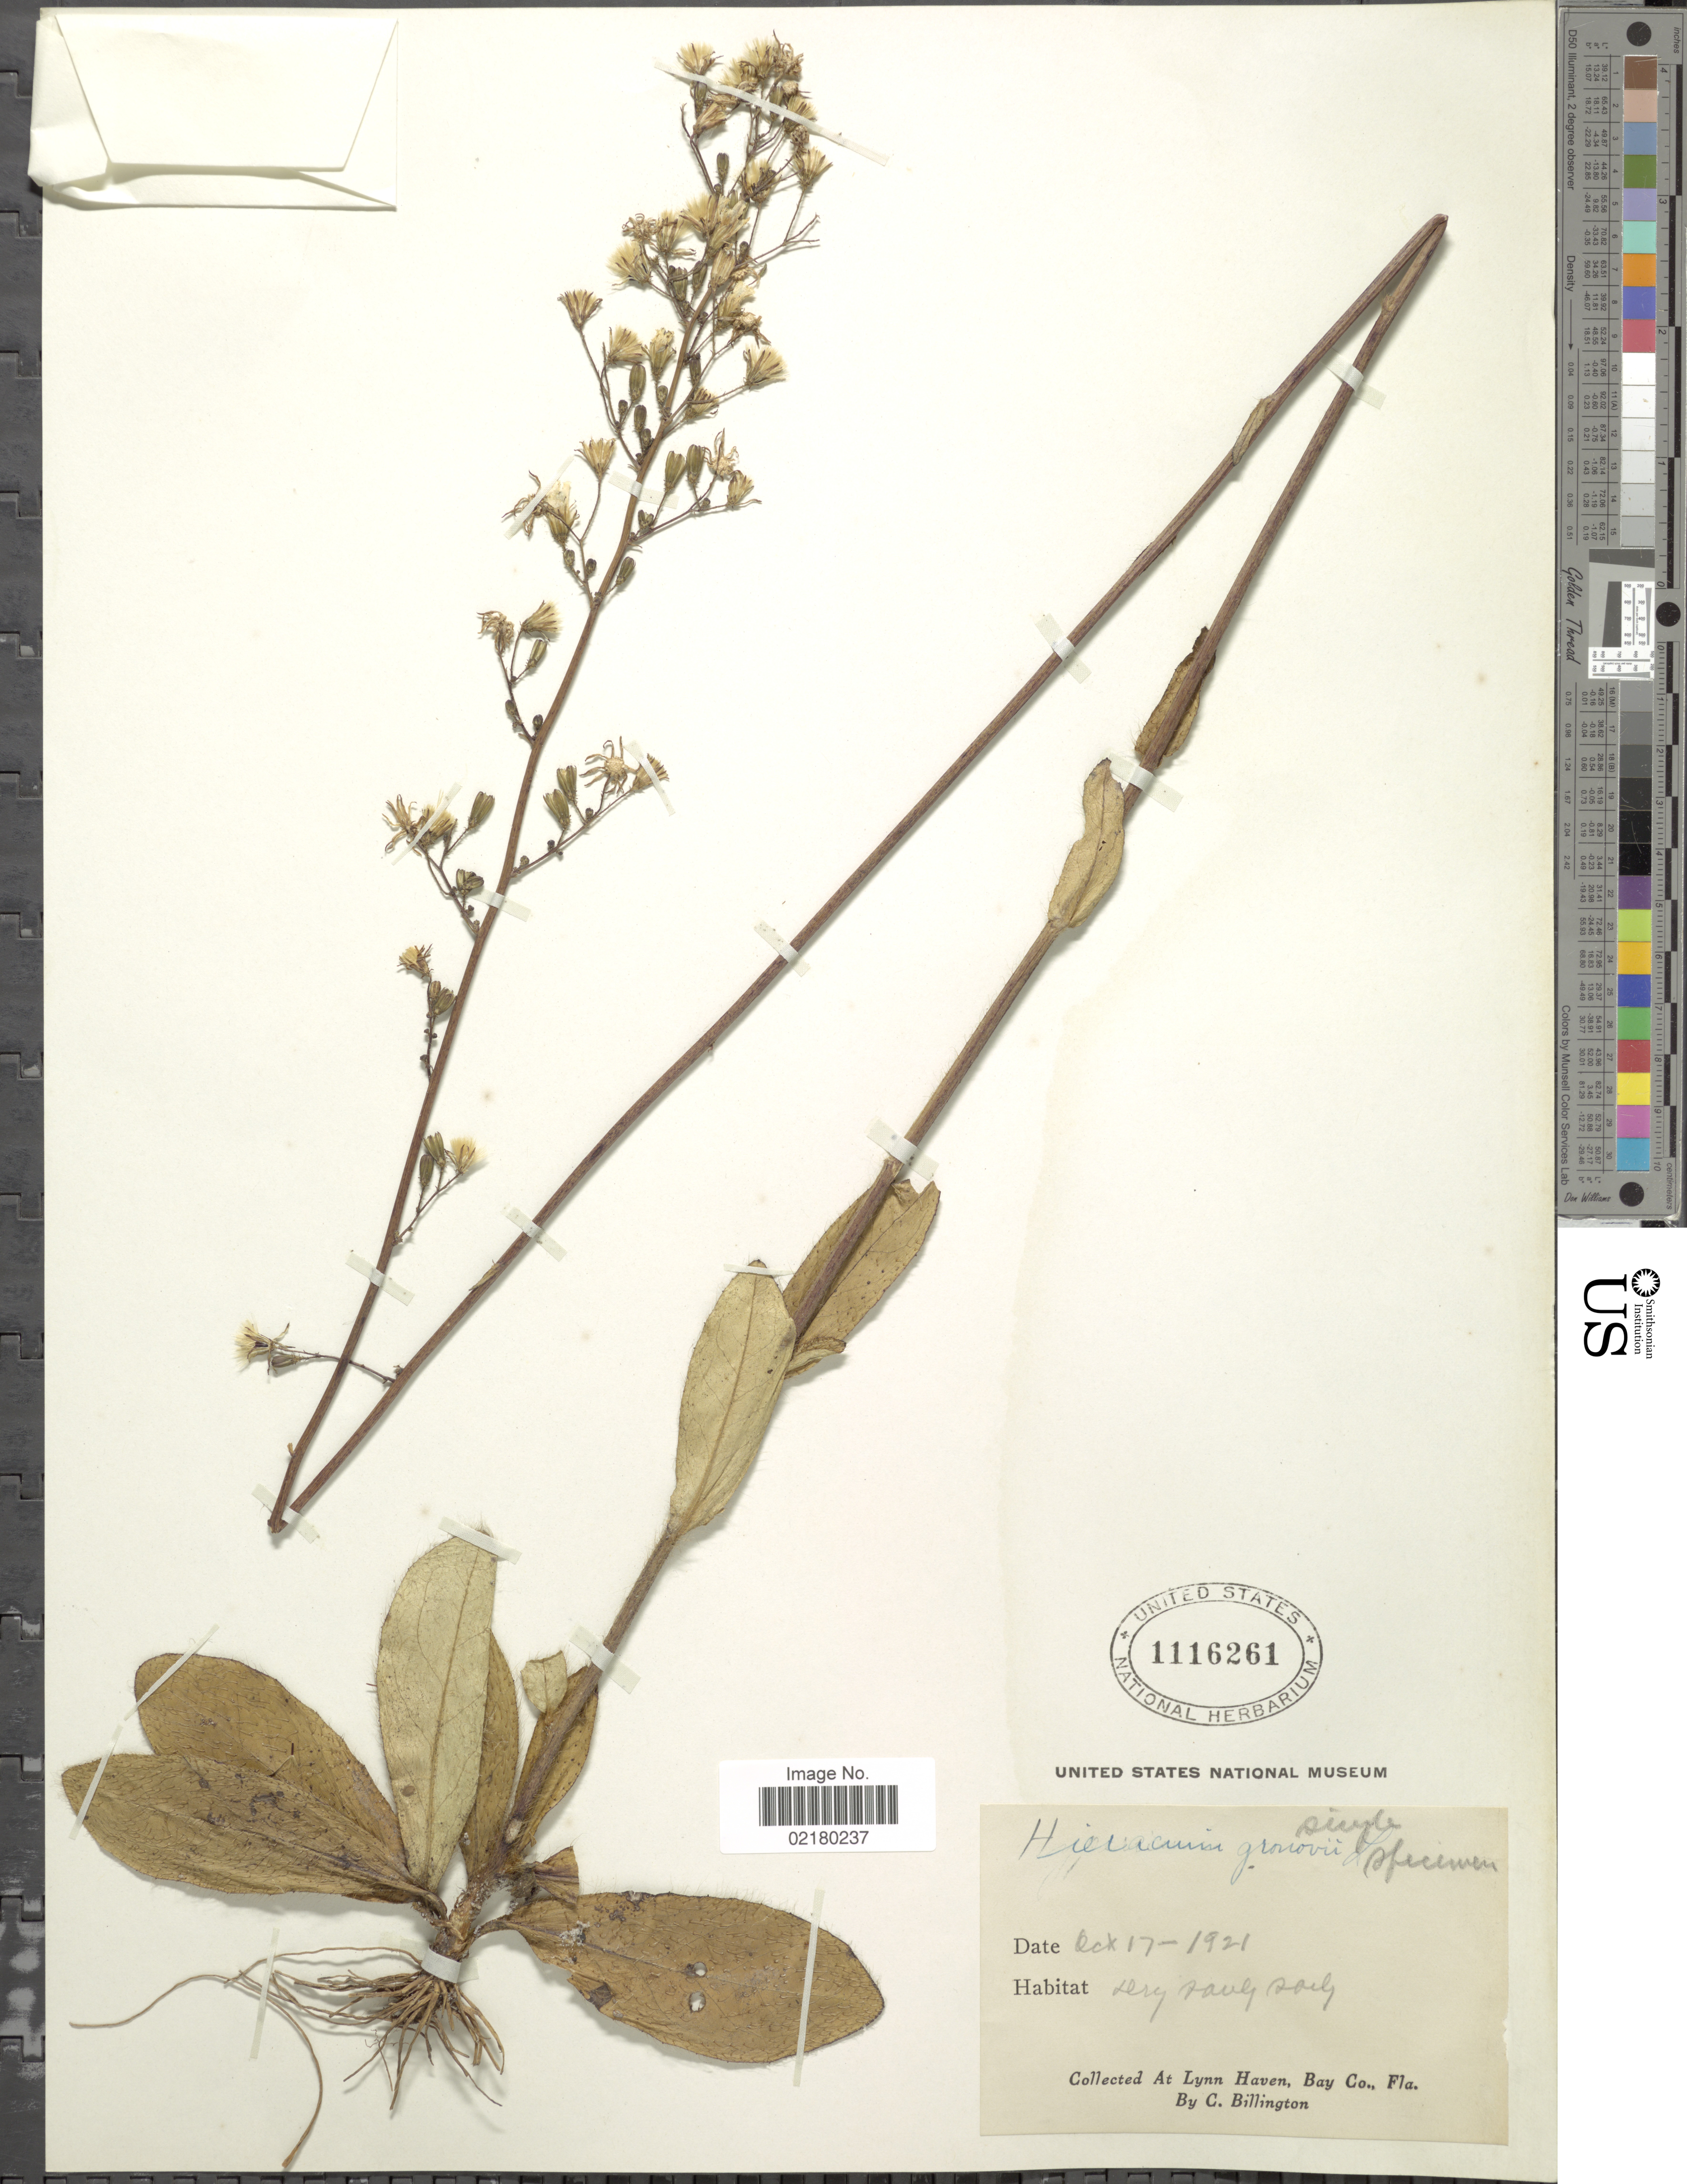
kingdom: Plantae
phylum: Tracheophyta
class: Magnoliopsida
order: Asterales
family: Asteraceae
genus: Hieracium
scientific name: Hieracium gronovii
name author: L.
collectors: C. Billington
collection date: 1921-10-17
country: United States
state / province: Florida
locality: Lynn Haven, Bay Co.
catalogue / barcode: US 1116261